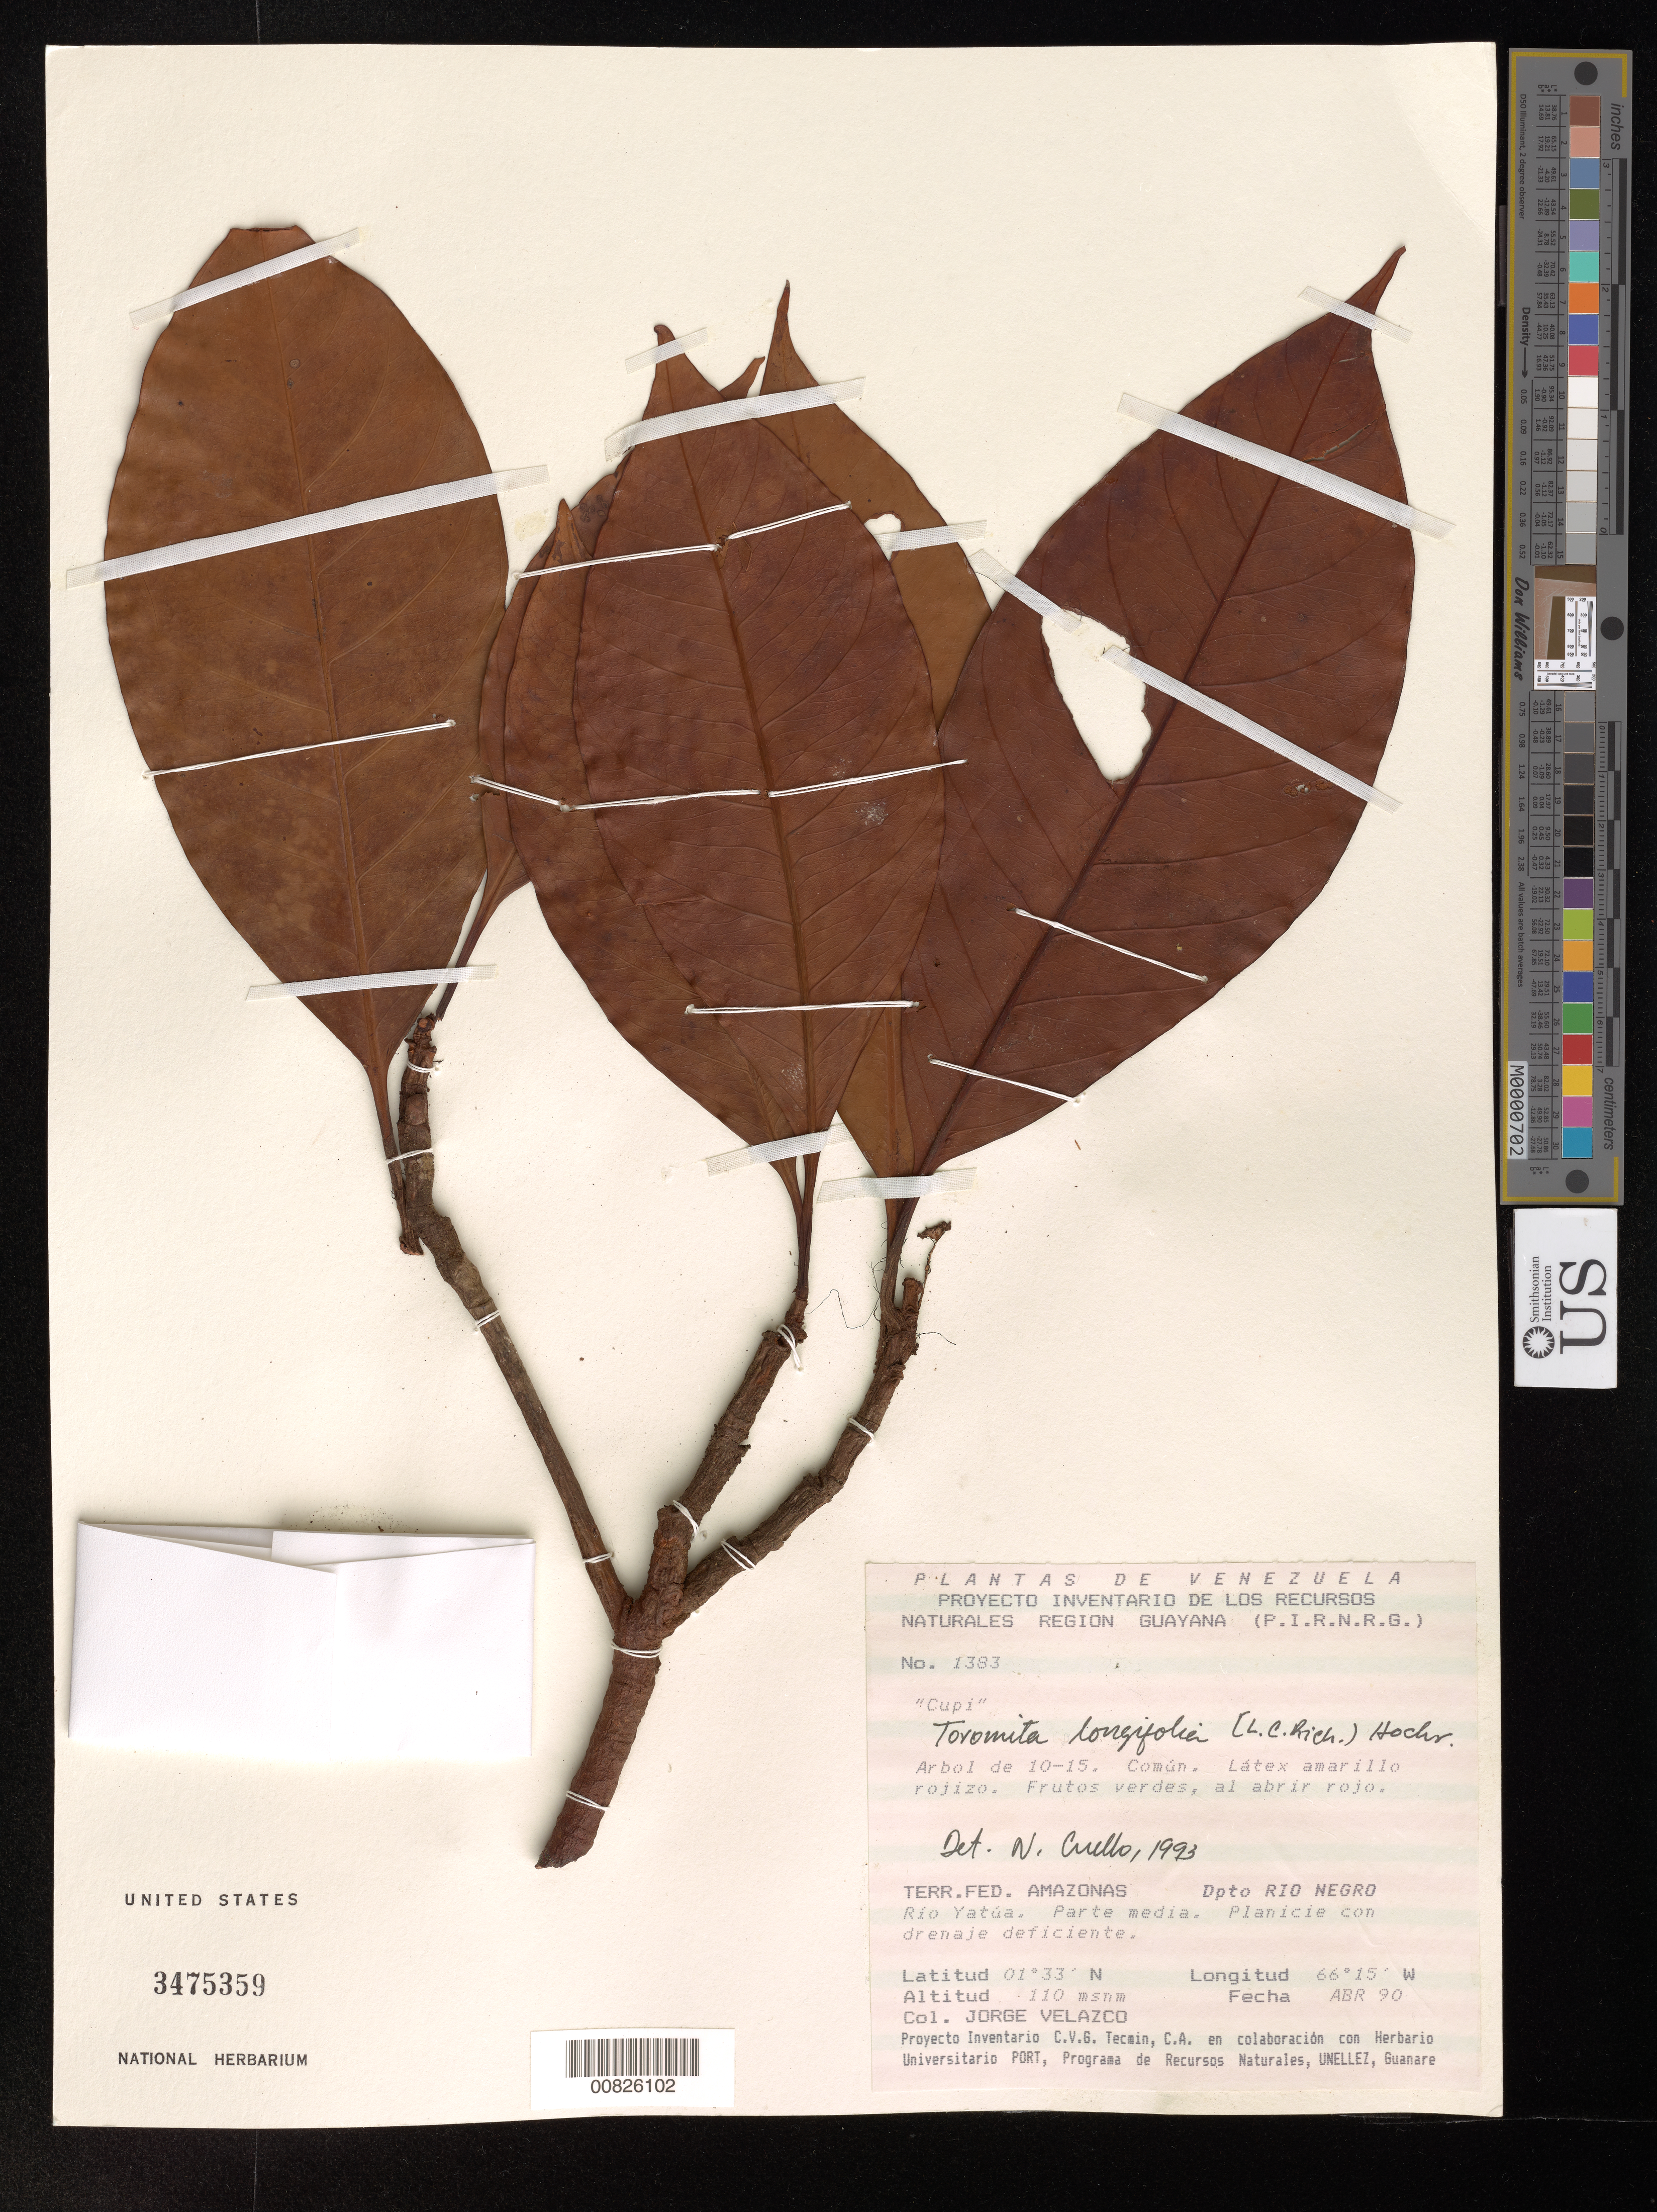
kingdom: Plantae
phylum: Tracheophyta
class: Magnoliopsida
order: Malpighiales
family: Clusiaceae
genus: Tovomita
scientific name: Tovomita longifolia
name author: (Rich.) Hochr.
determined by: Cuello, Nidia L.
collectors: J. Velazco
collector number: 1383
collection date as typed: Apr-90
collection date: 1990-04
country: Venezuela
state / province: Amazonas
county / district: Río Negro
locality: Río Yatúa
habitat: Planicie con drenaje deficiente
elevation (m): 110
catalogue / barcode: US 3475359